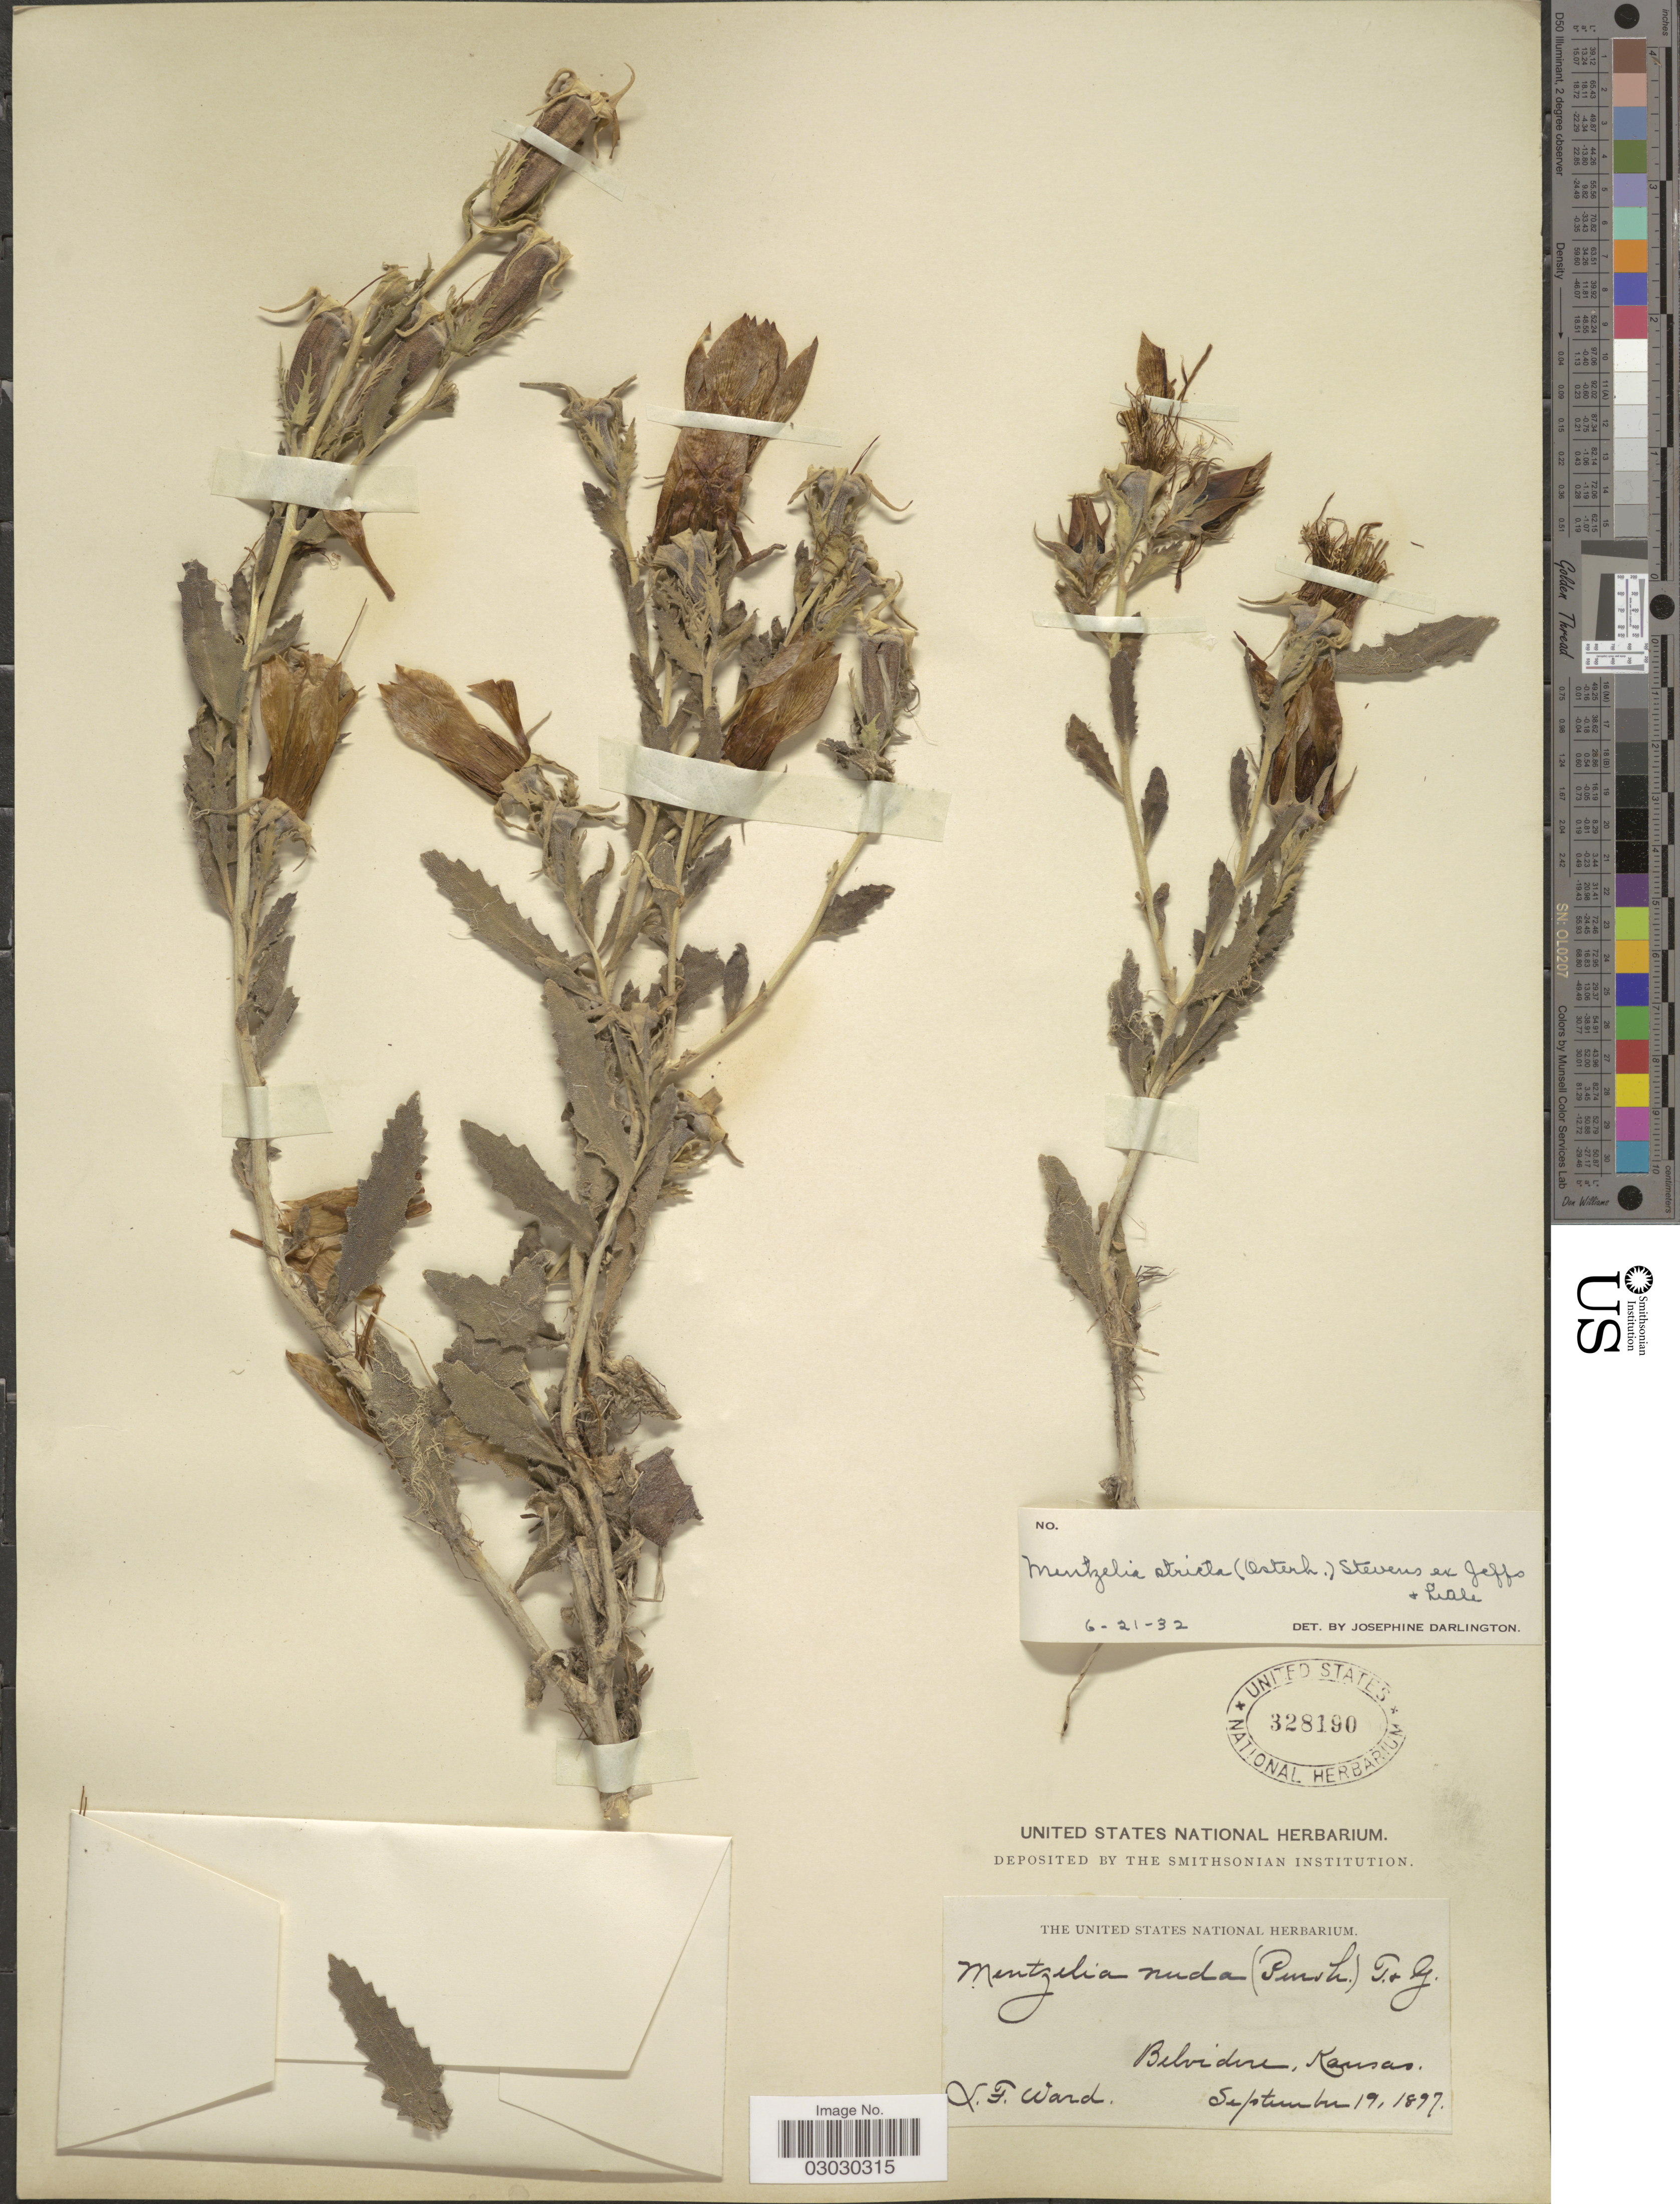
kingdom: Plantae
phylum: Tracheophyta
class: Magnoliopsida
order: Cornales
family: Loasaceae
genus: Mentzelia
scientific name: Mentzelia stricta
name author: (Osterh.) Stevens ex Jeffs & Little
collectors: L. Ward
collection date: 1897-09-19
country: United States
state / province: Kansas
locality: Belvidere, Kansas.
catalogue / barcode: US 328190